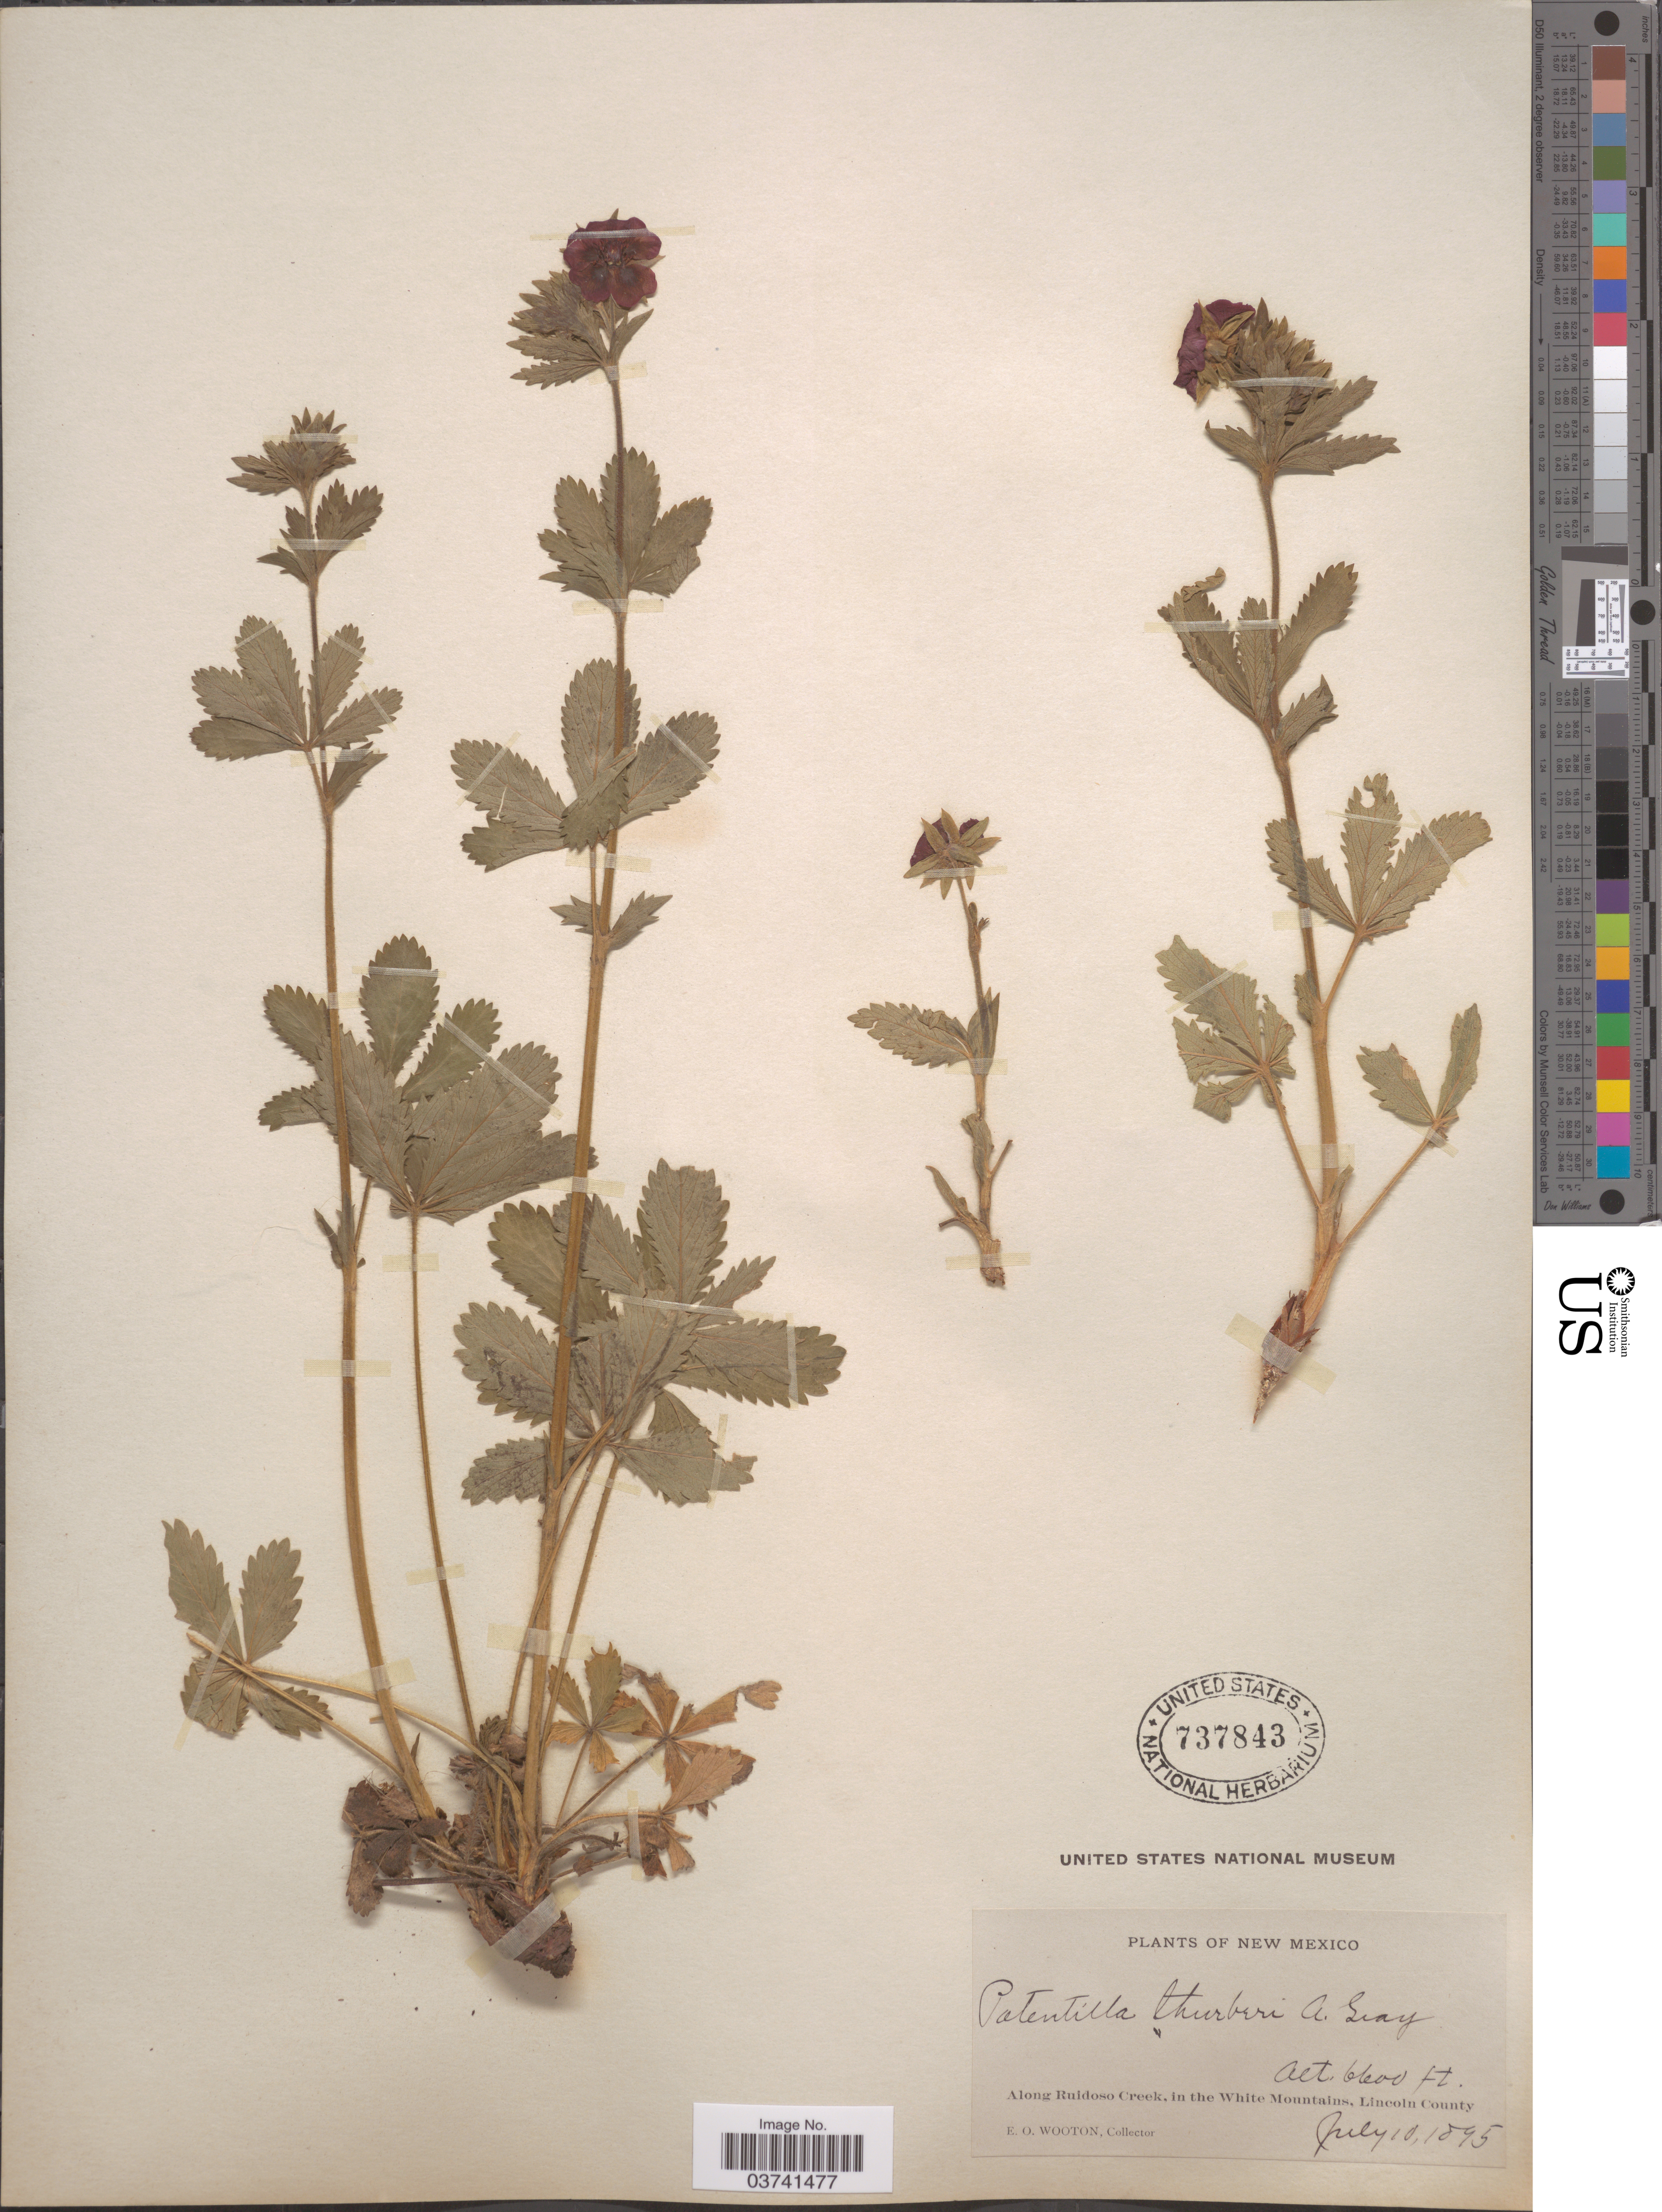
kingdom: Plantae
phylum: Tracheophyta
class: Magnoliopsida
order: Rosales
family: Rosaceae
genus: Potentilla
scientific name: Potentilla thurberi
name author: A. Gray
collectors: E. O. Wooton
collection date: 1895-07-10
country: United States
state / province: New Mexico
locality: Along Ruidoso Creek, in the White Mountains, Lincoln County.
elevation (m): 2012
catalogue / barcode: US 737843